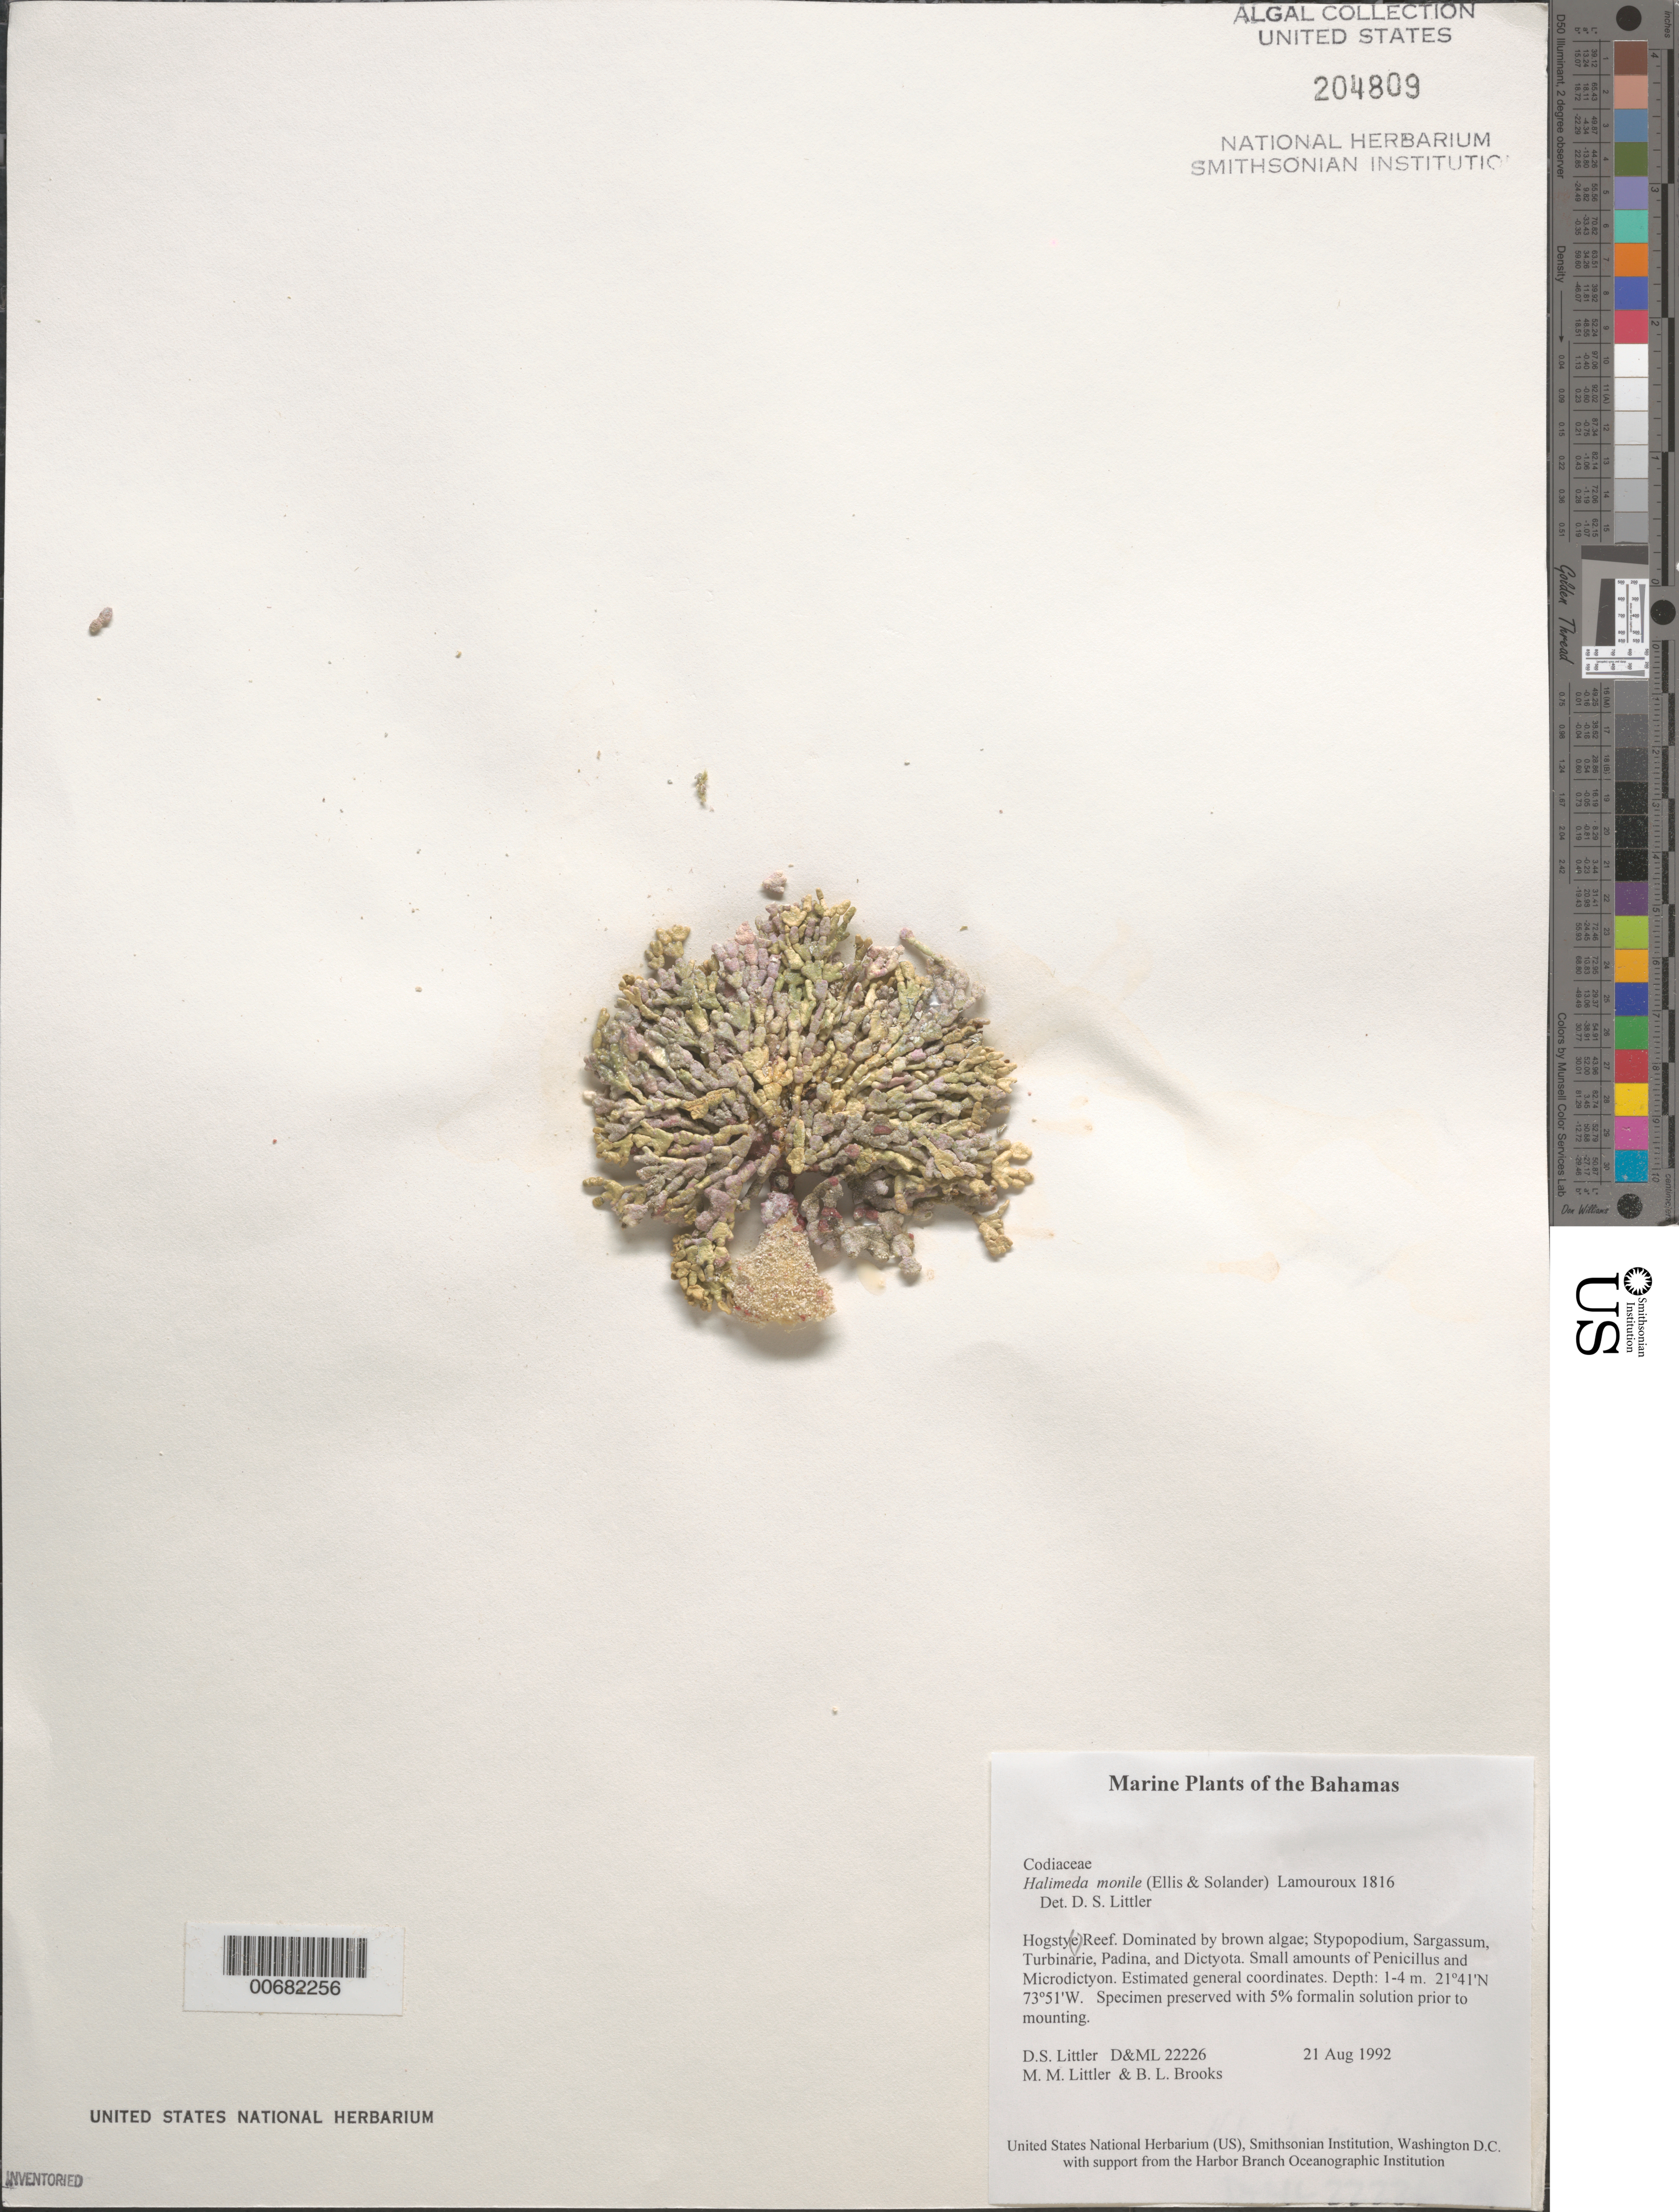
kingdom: Plantae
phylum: Chlorophyta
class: Ulvophyceae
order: Bryopsidales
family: Halimedaceae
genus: Halimeda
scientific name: Halimeda monile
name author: (J. Ellis & Sol.) J.V.Lamouroux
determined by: Littler, D. S.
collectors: D. S. Littler, M. M. Littler & B. Brooks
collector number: D&ML 22226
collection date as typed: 21 Aug 1992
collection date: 1992-08-21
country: Bahamas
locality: Hogsty Reef (Hogstye Reef)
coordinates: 21 41' N, 73 51' W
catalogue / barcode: US 204809